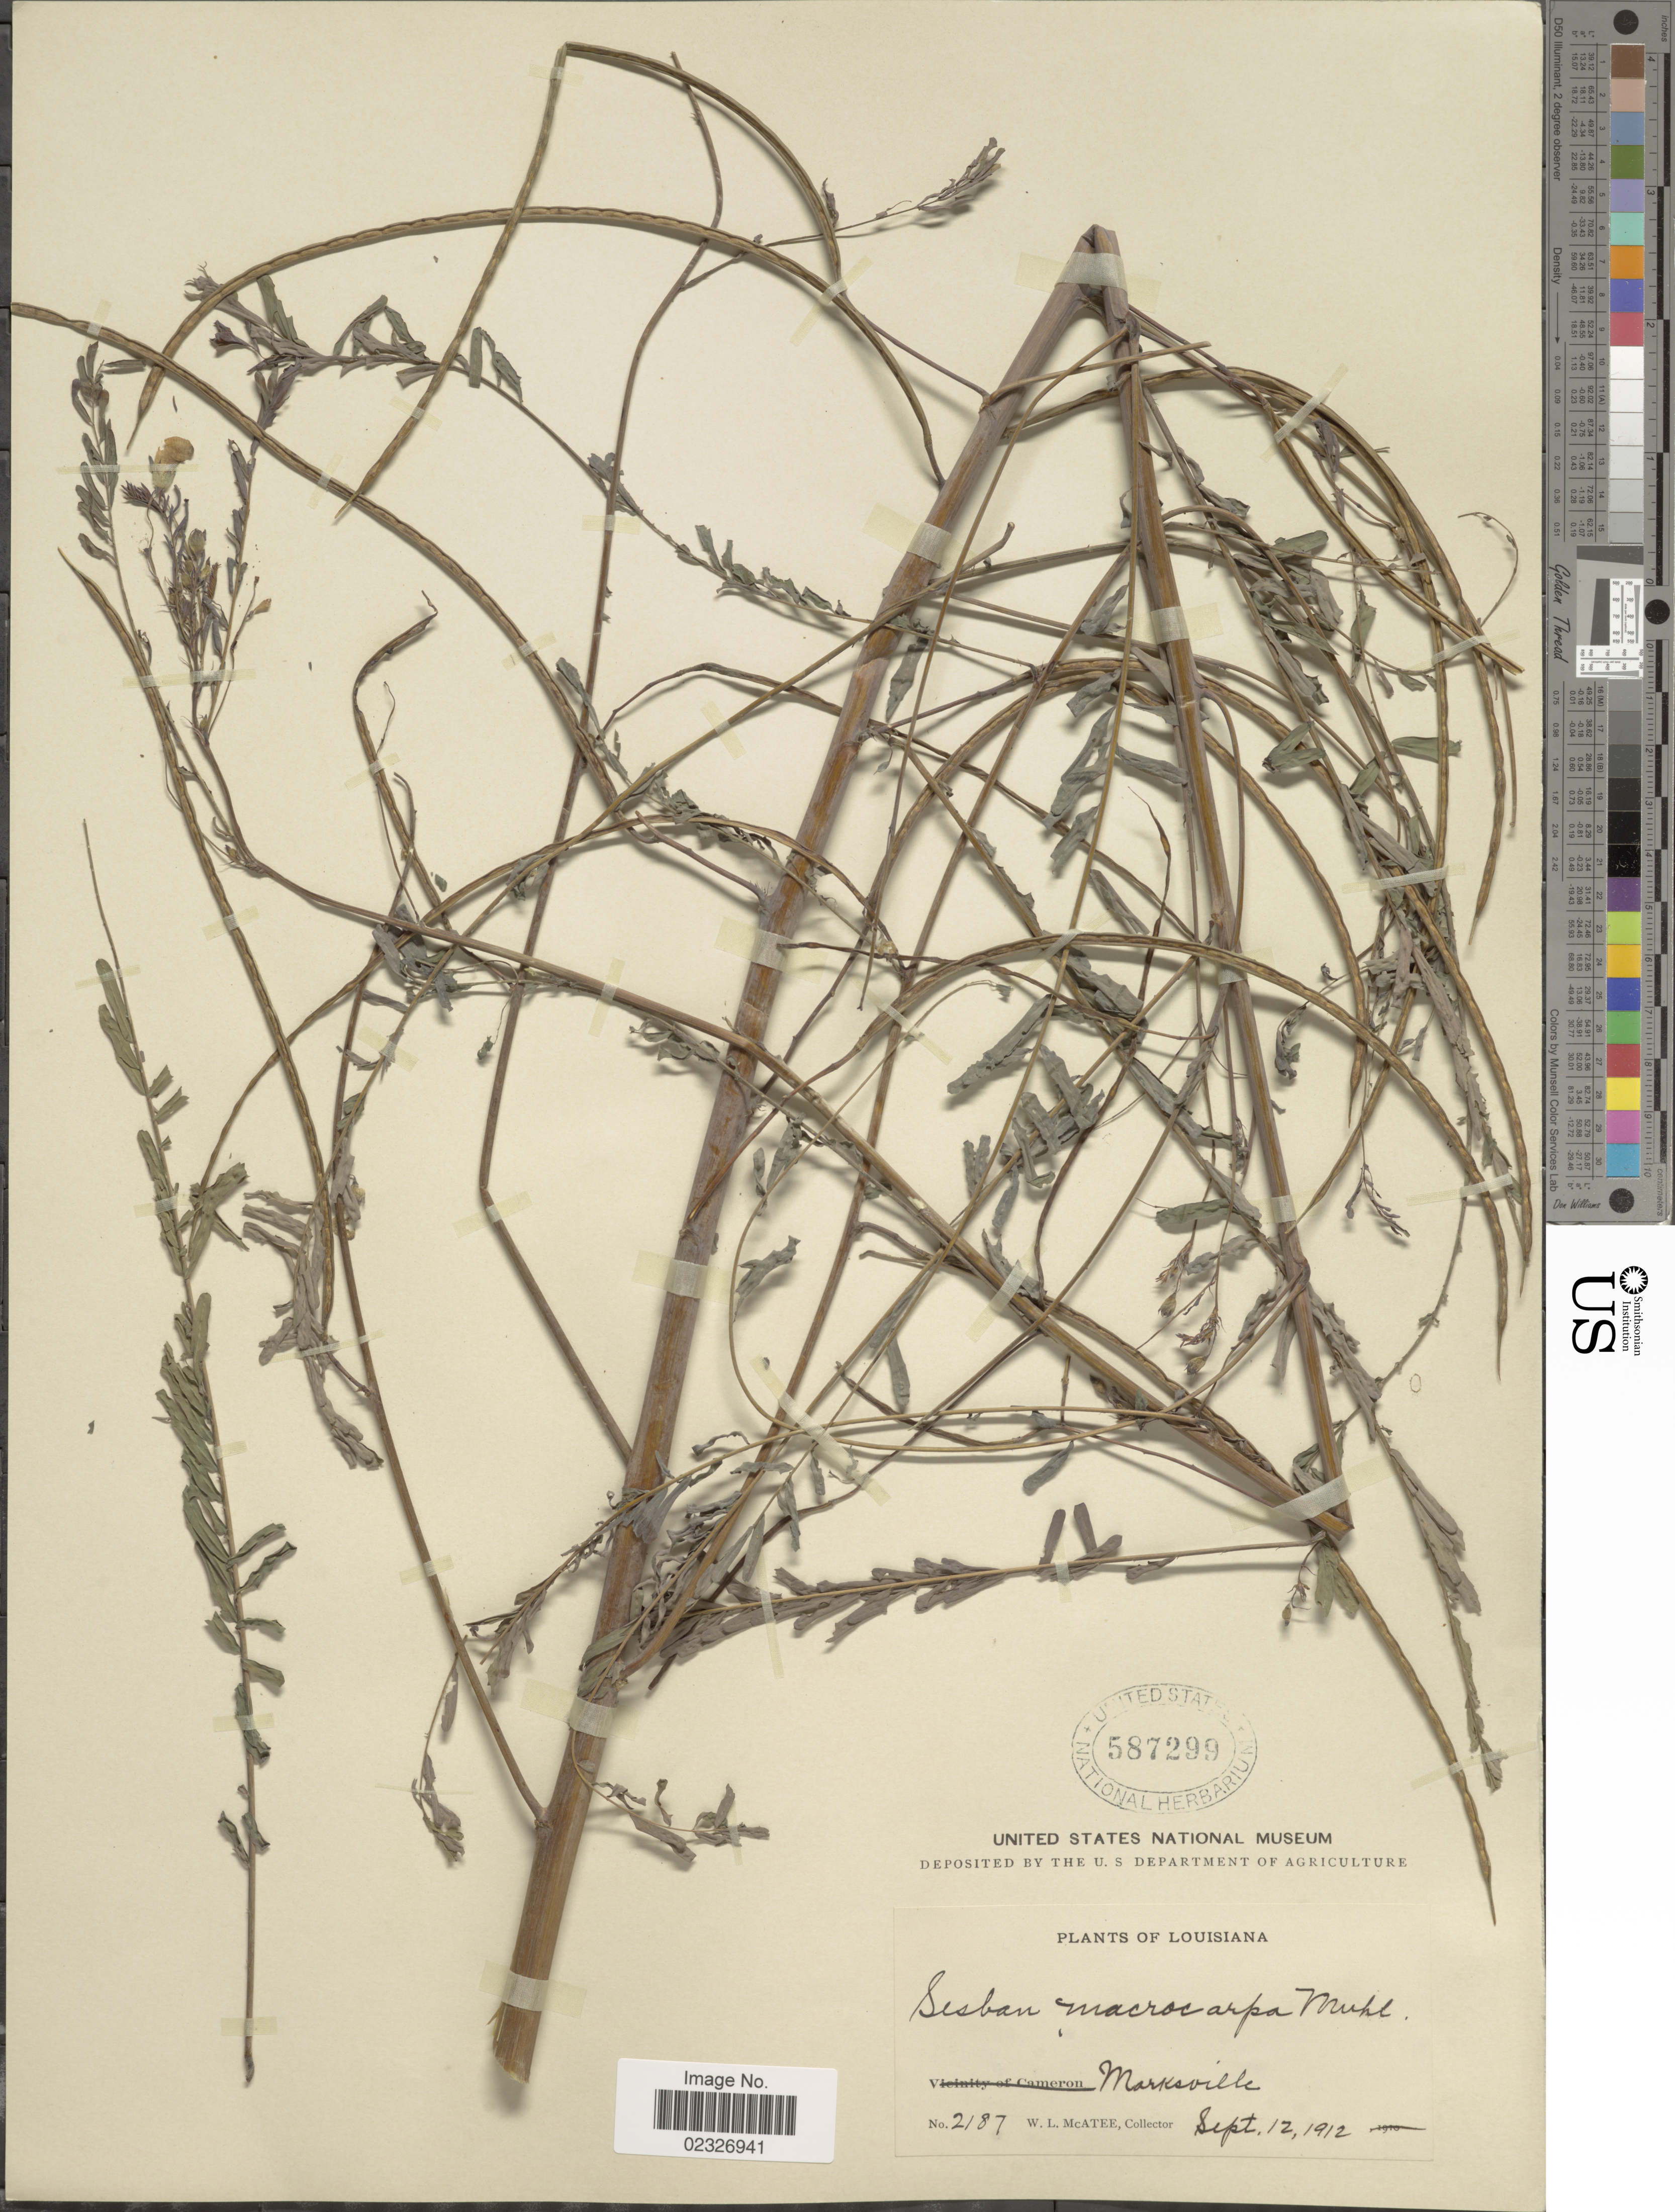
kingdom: Plantae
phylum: Tracheophyta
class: Magnoliopsida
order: Fabales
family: Fabaceae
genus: Sesbania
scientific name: Sesbania exaltata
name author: (Raf.) Cory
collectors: W. McAtee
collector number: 2187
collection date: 1912-09-12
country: United States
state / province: Louisiana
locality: Marksville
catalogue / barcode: US 587299